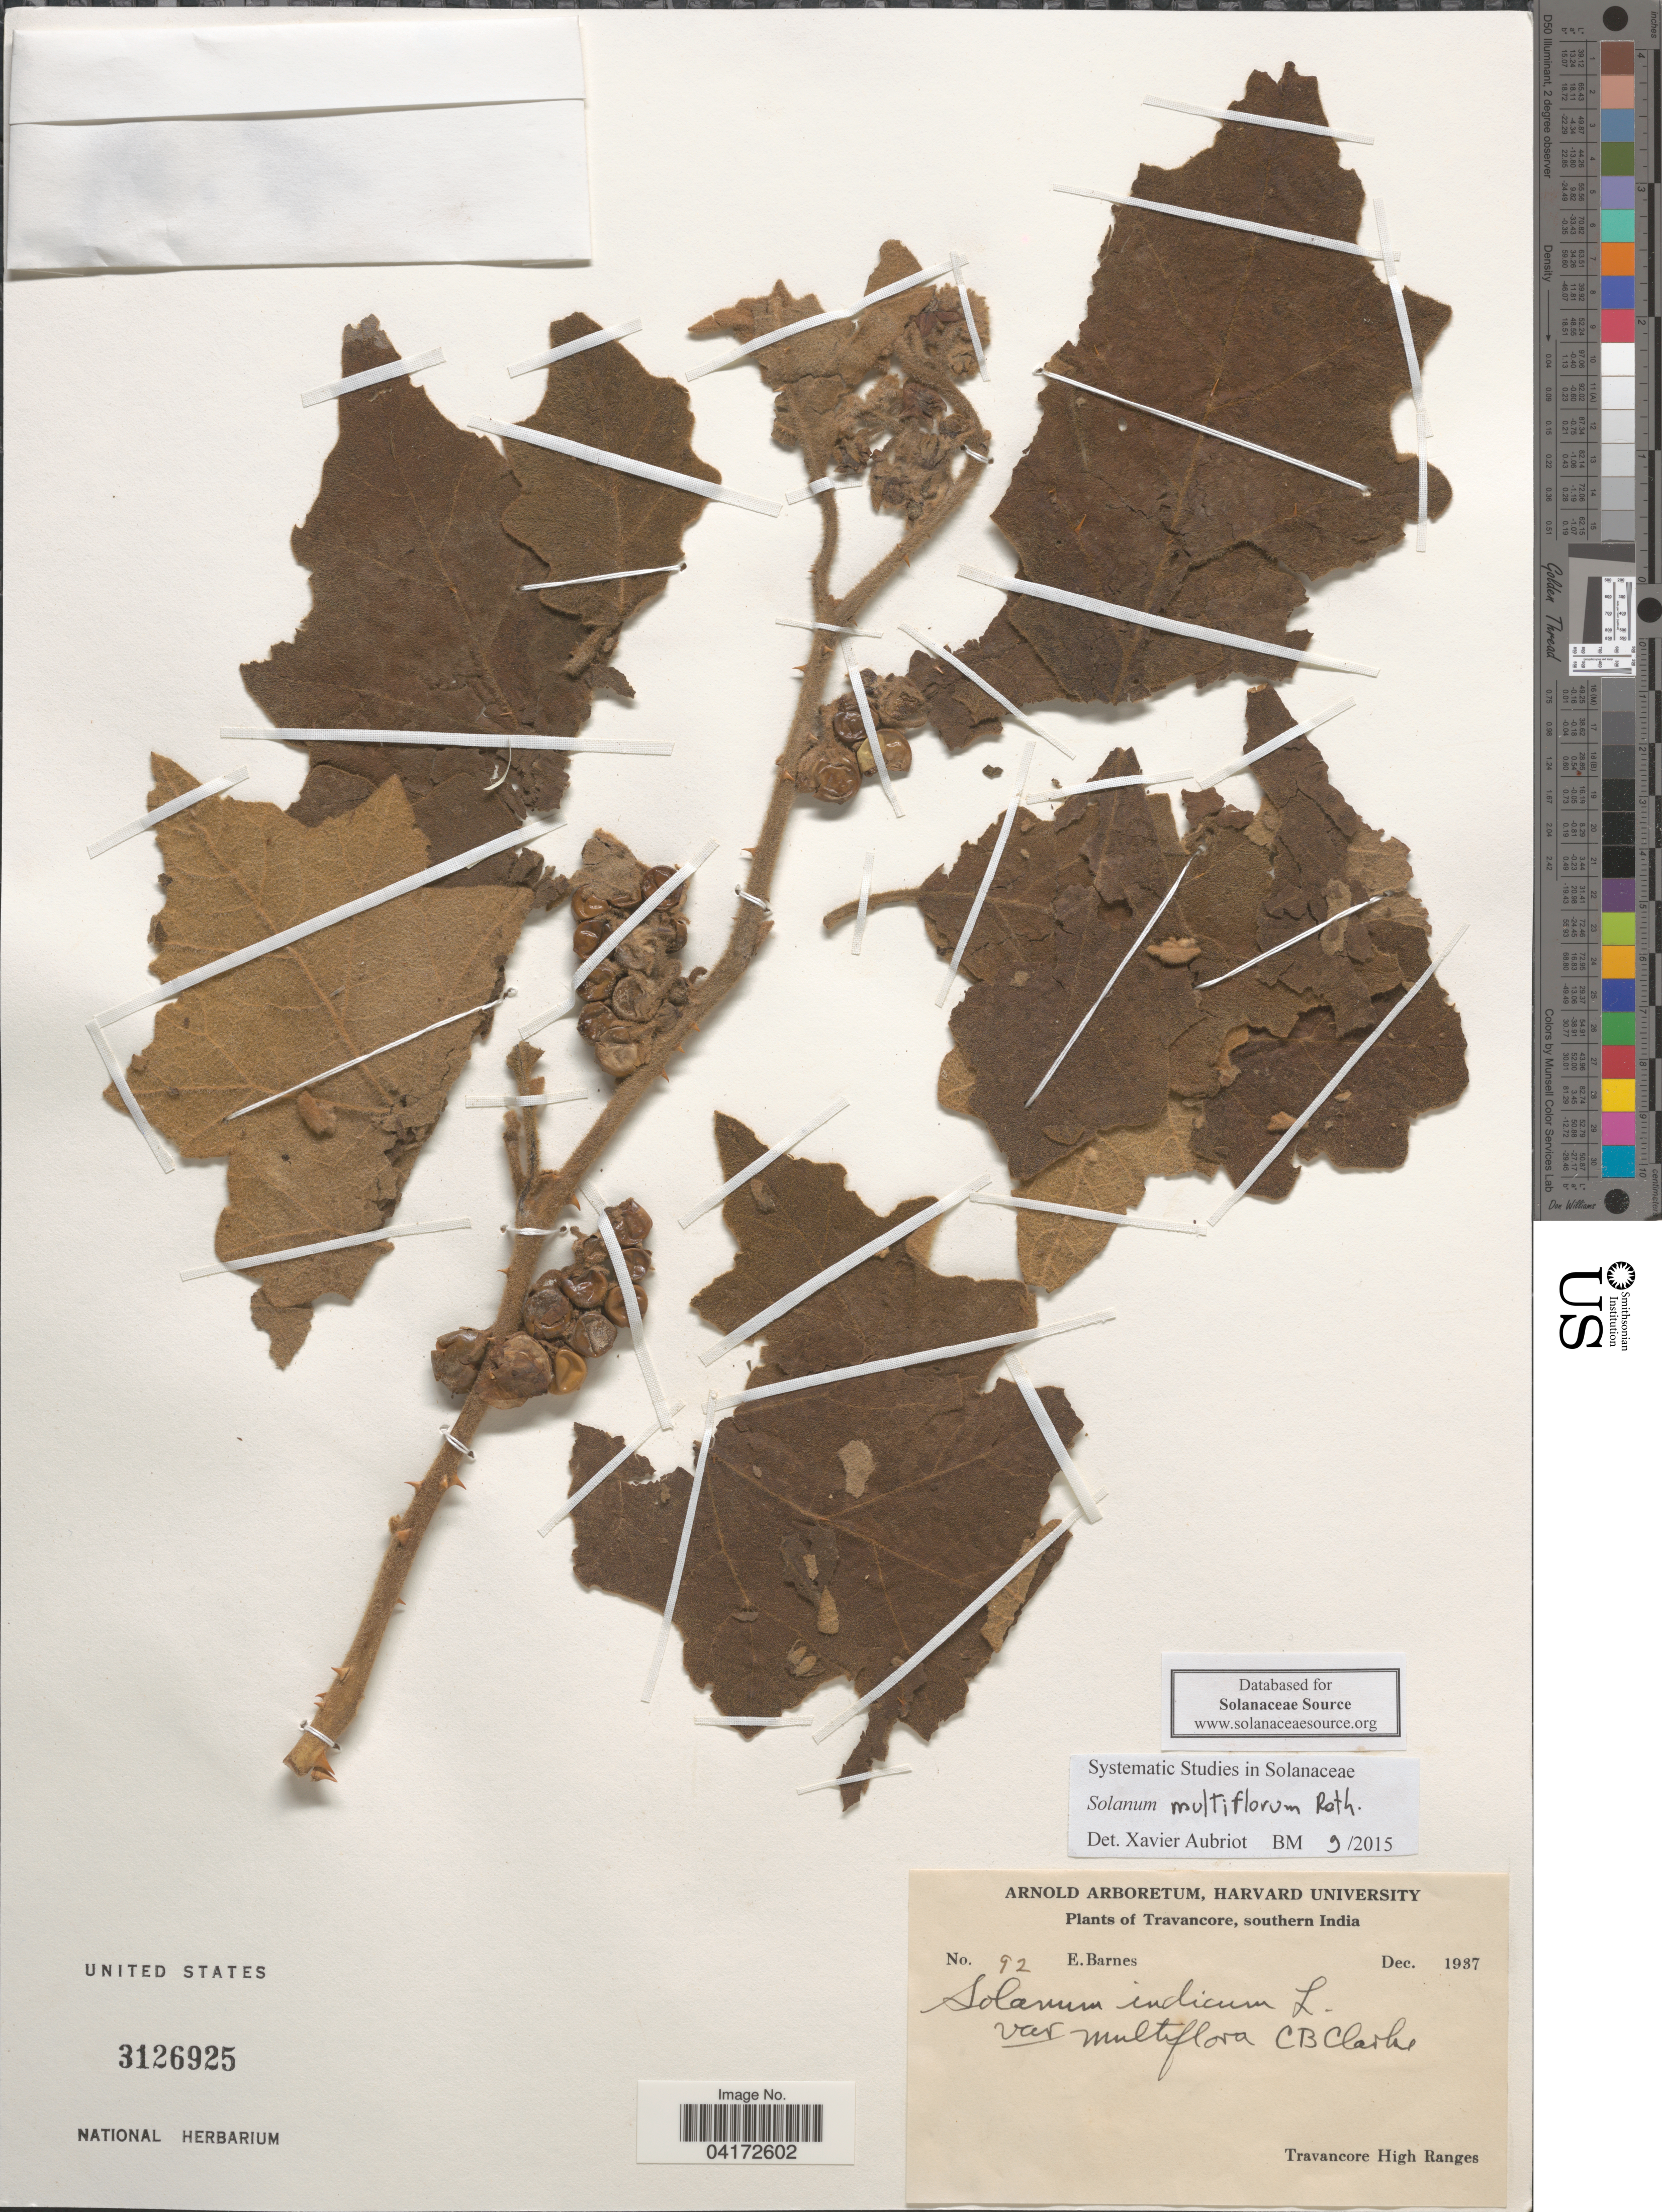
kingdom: Plantae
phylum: Tracheophyta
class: Magnoliopsida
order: Solanales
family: Solanaceae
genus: Solanum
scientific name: Solanum multiflorum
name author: Roth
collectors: E. Barnes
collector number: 92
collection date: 1937-12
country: India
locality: Travancore, southern India. Travancore High Ranges.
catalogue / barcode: US 3126925